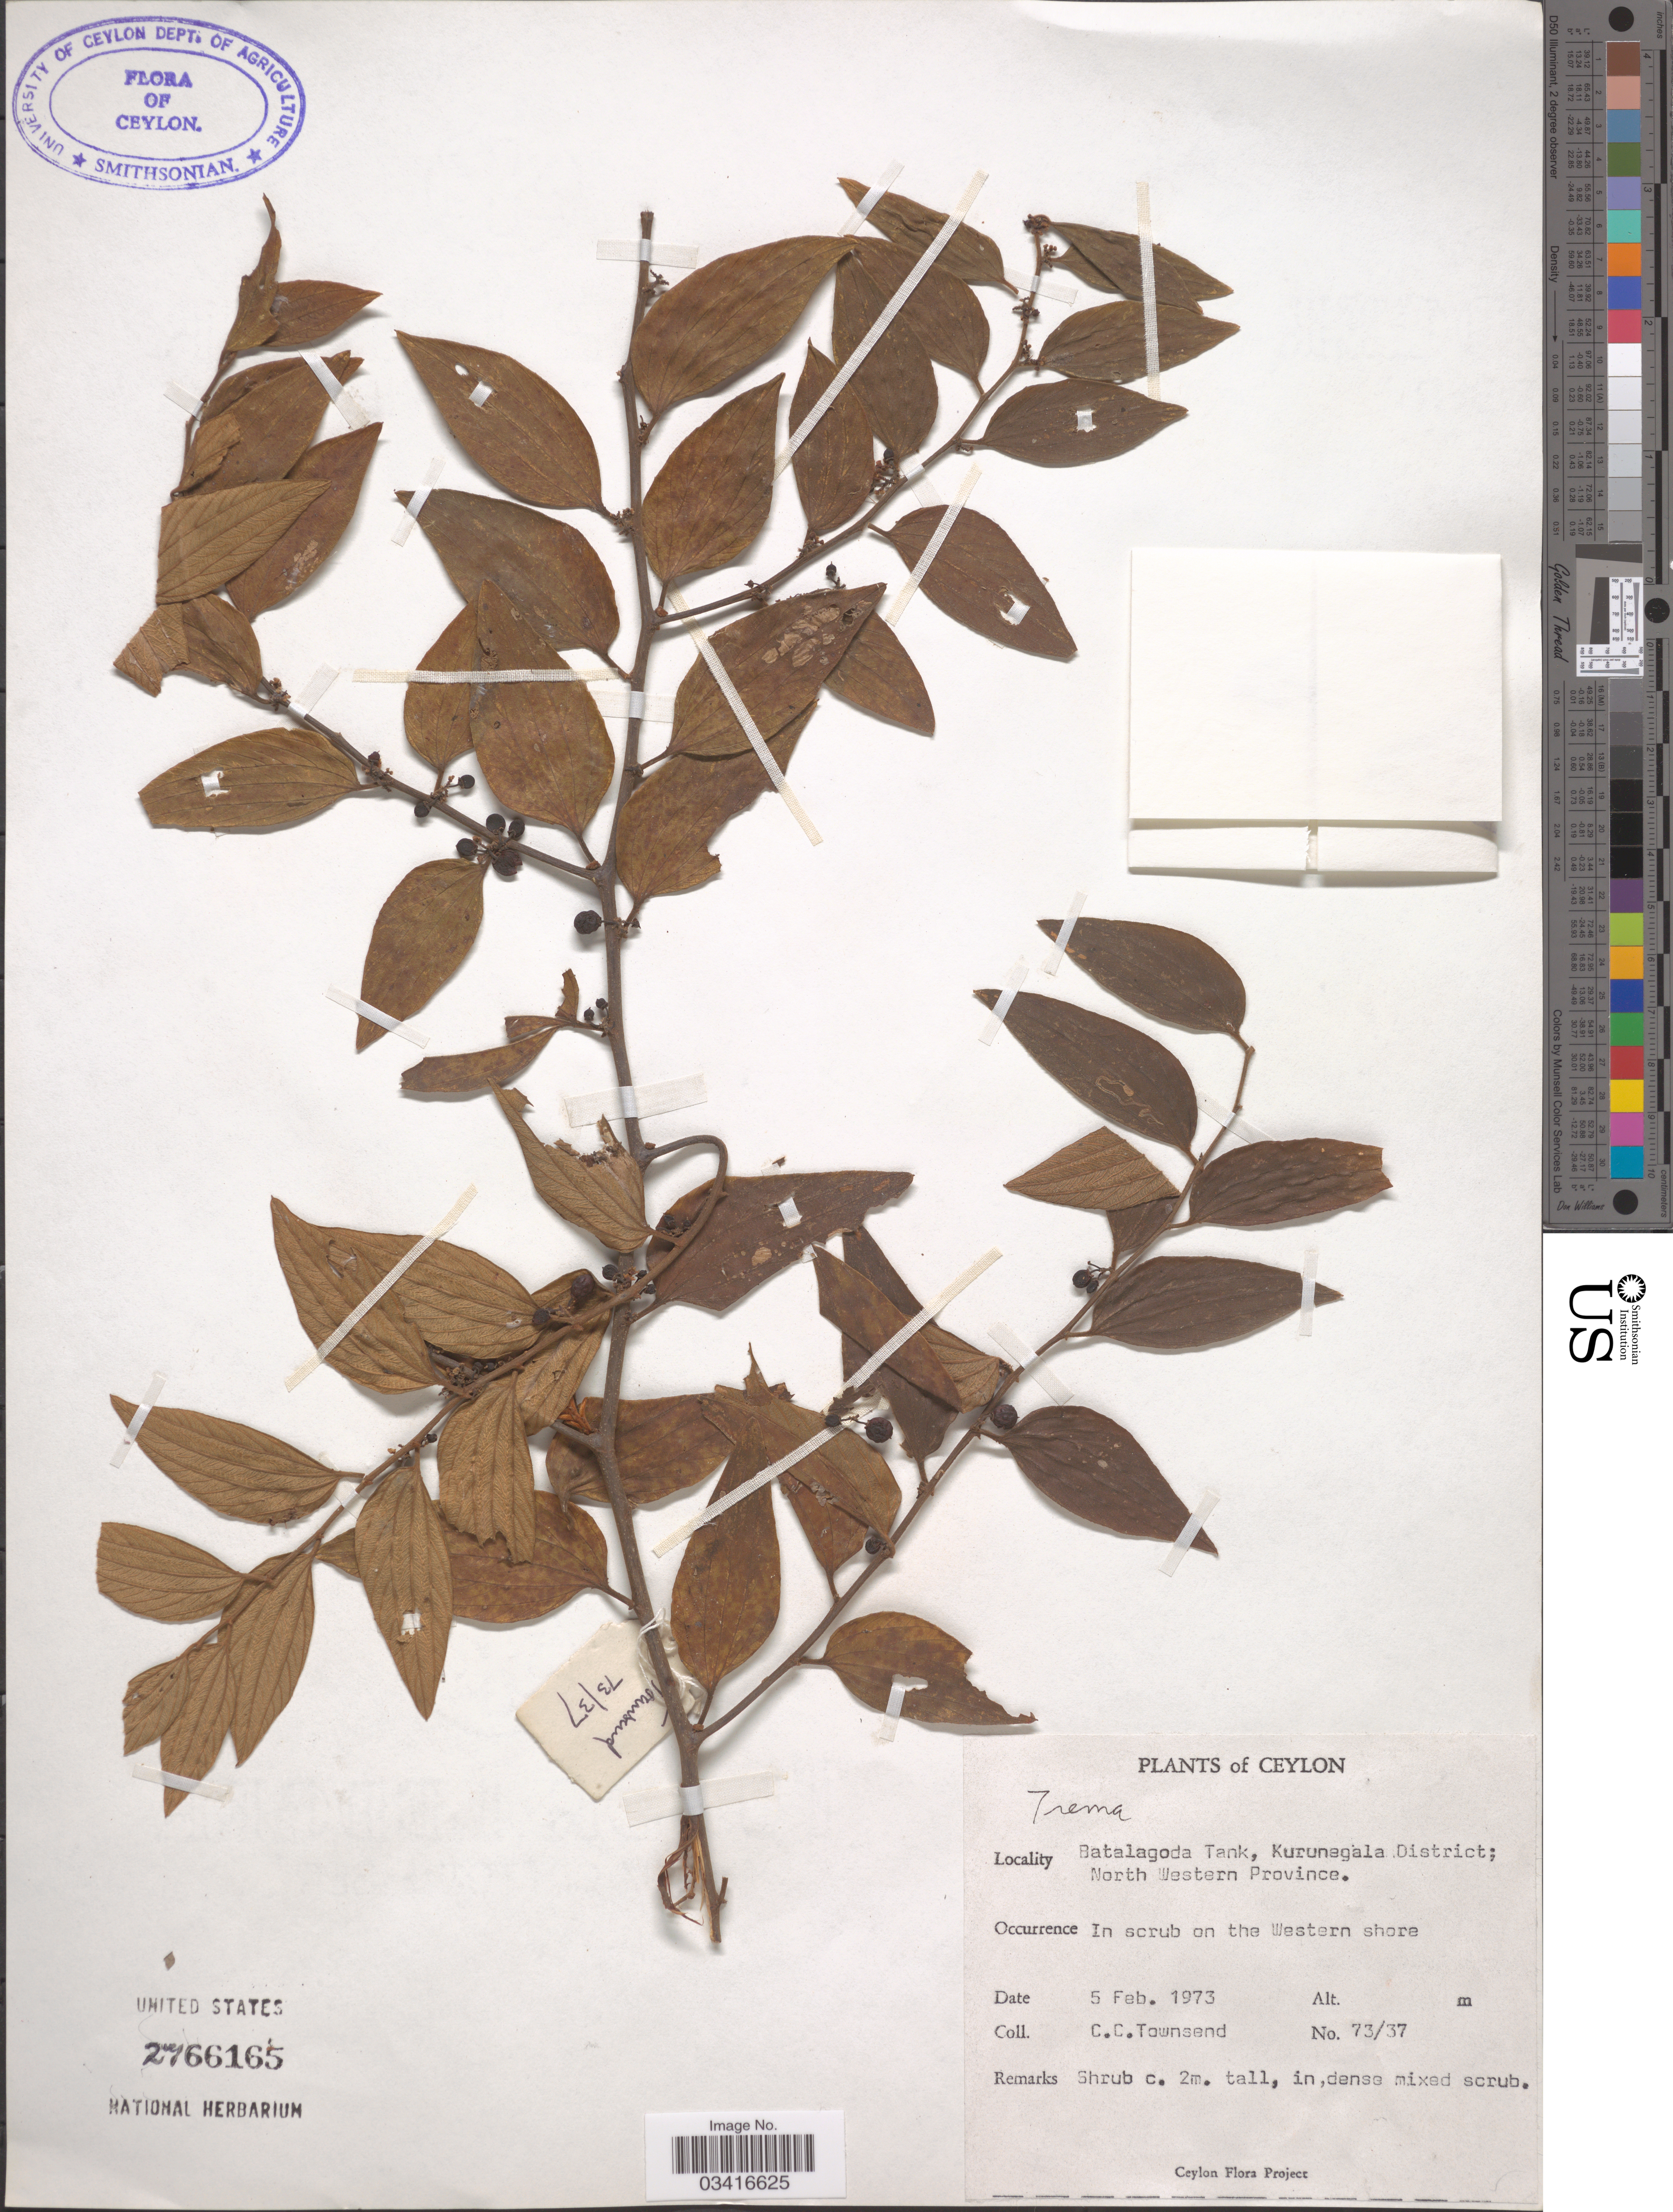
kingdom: Plantae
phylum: Tracheophyta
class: Magnoliopsida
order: Rosales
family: Cannabaceae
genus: Trema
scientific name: Trema orientale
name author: (L.) Blume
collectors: C. C. Townsend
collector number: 73/37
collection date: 1973-02-05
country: Sri Lanka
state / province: North Western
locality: Ceylon. Batalagoda Tank, Kurunagala District. In scrub on the Western shore.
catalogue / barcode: US 2766165